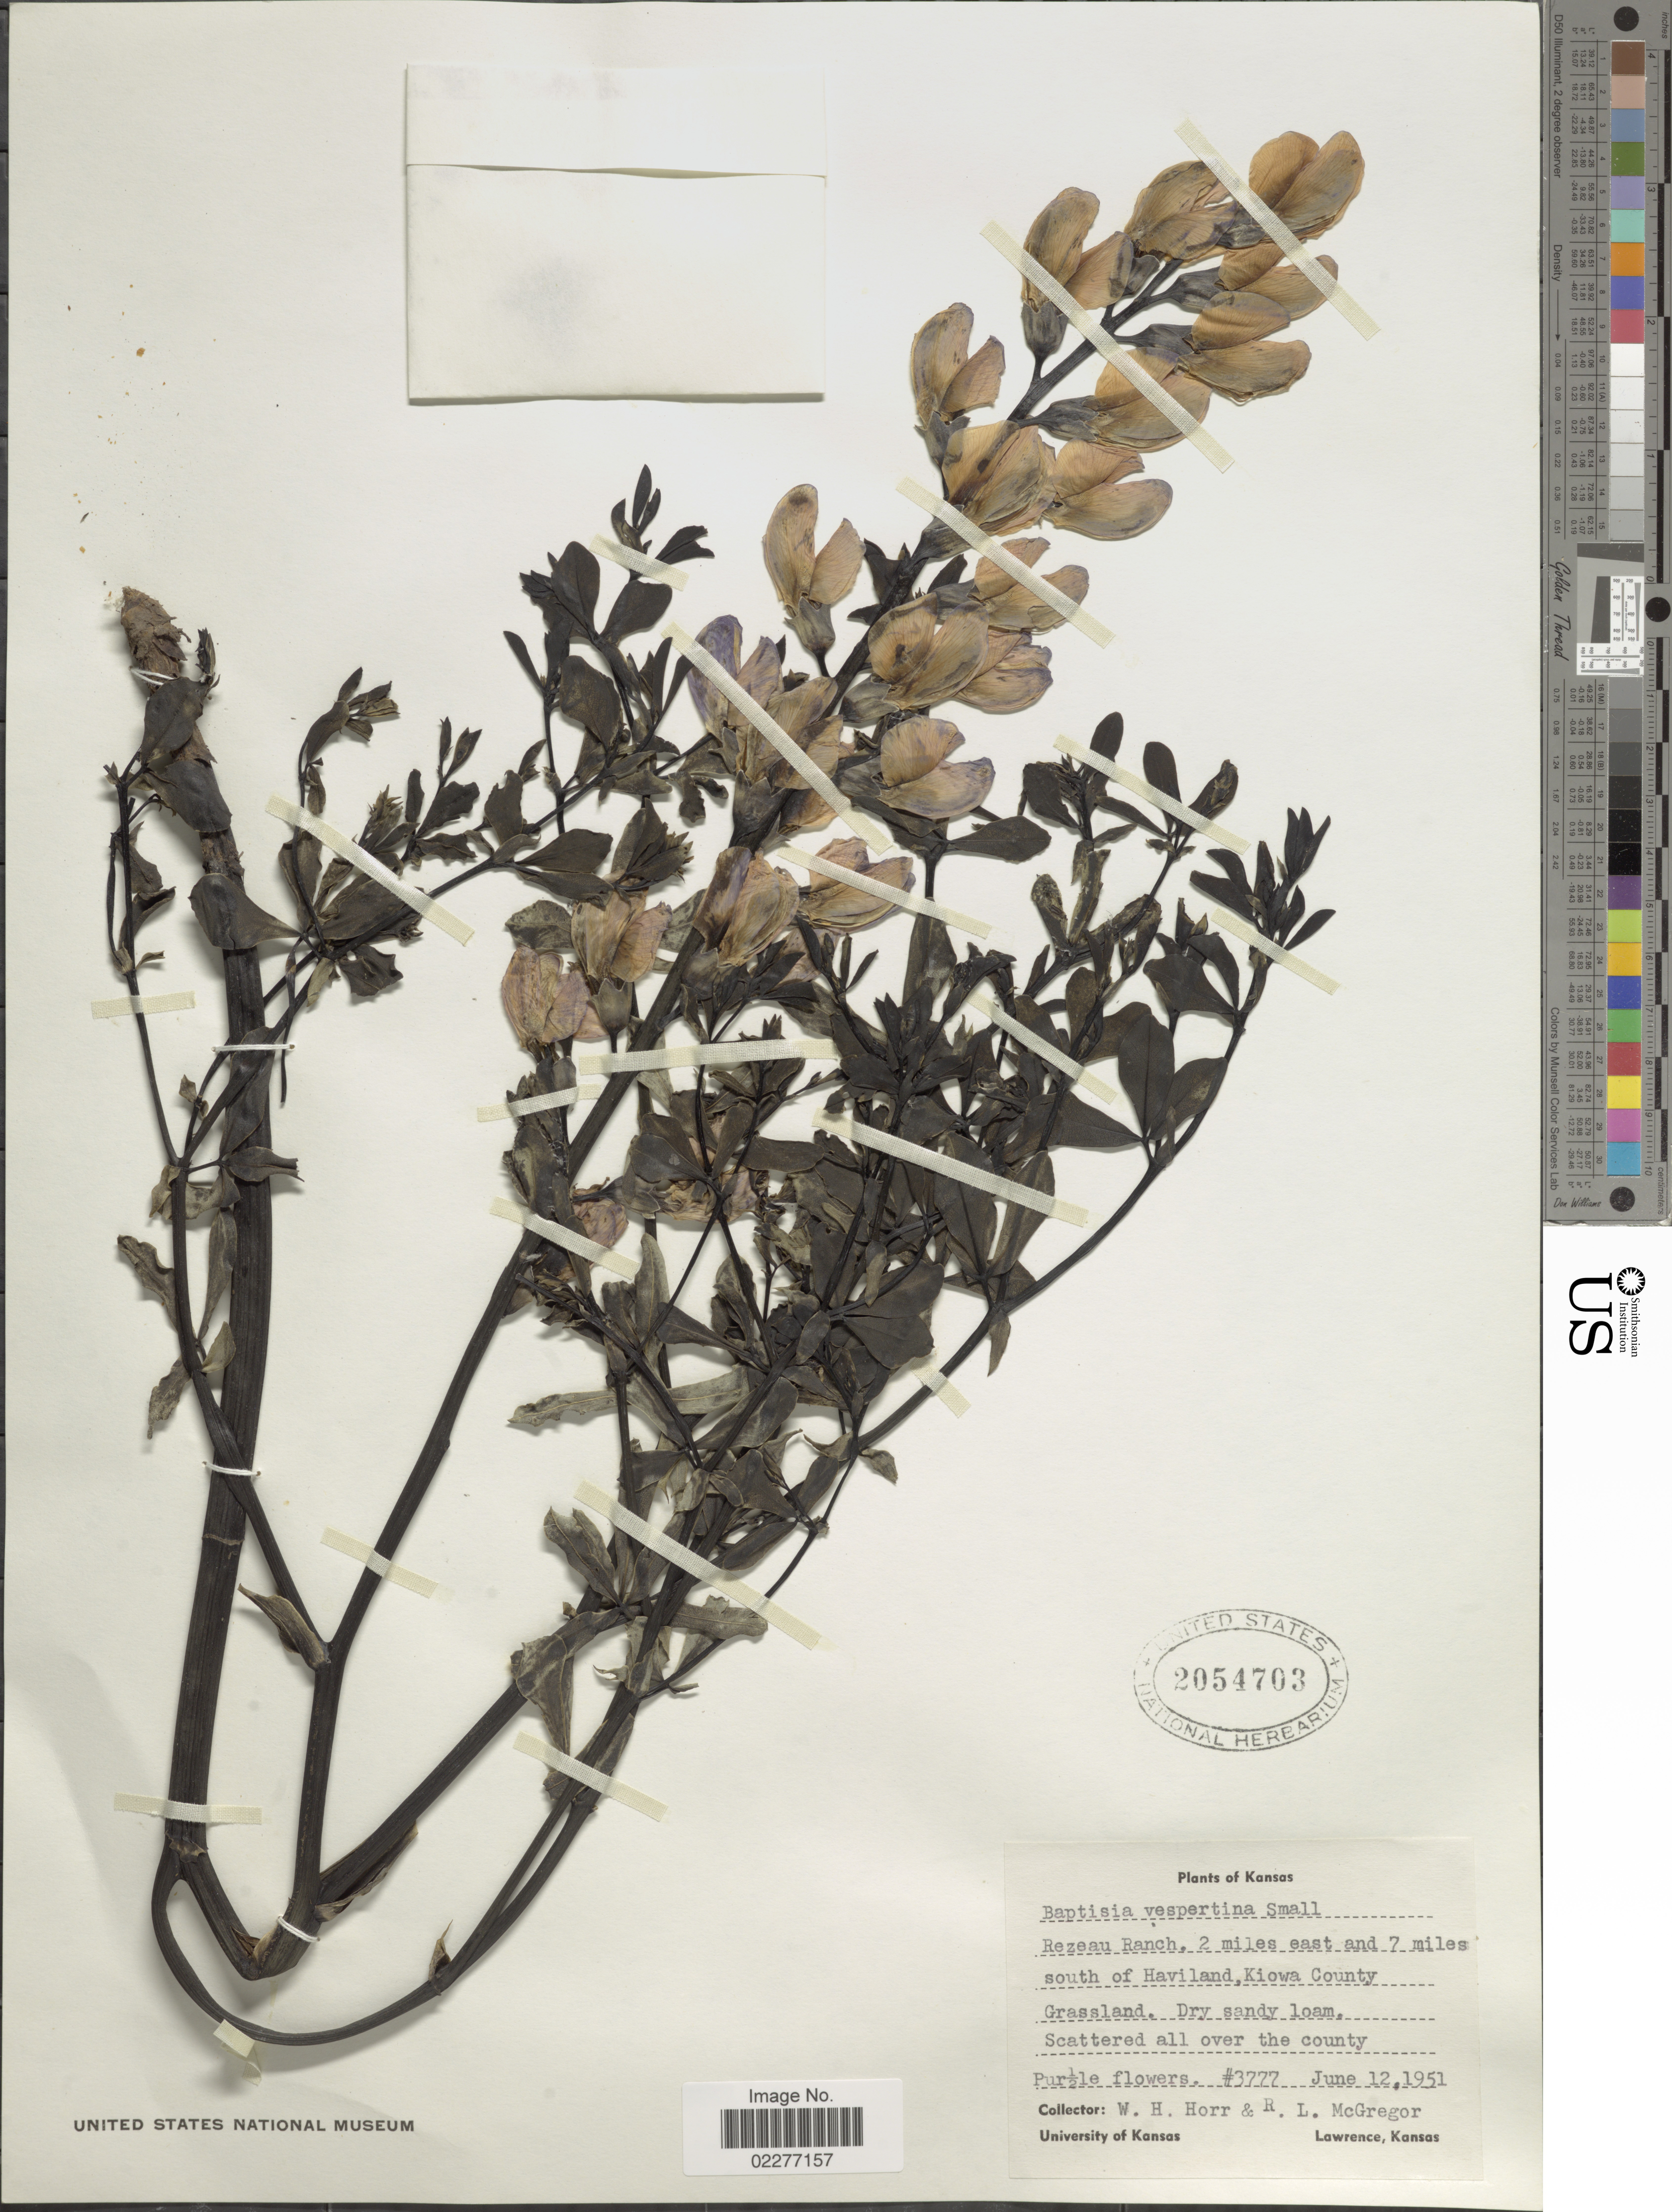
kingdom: Plantae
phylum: Tracheophyta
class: Magnoliopsida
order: Fabales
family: Fabaceae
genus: Baptisia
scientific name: Baptisia vespertina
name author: Rydb.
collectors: W. H. Horr & R. McGregor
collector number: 3777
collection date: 1951-06-12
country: United States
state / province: Kansas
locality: Rezeau Ranch, 2 miles east and 7 miles south of Haviland, Kiowa County Grassland. Dry sandy loam, Scattered all over the county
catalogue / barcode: US 2054703